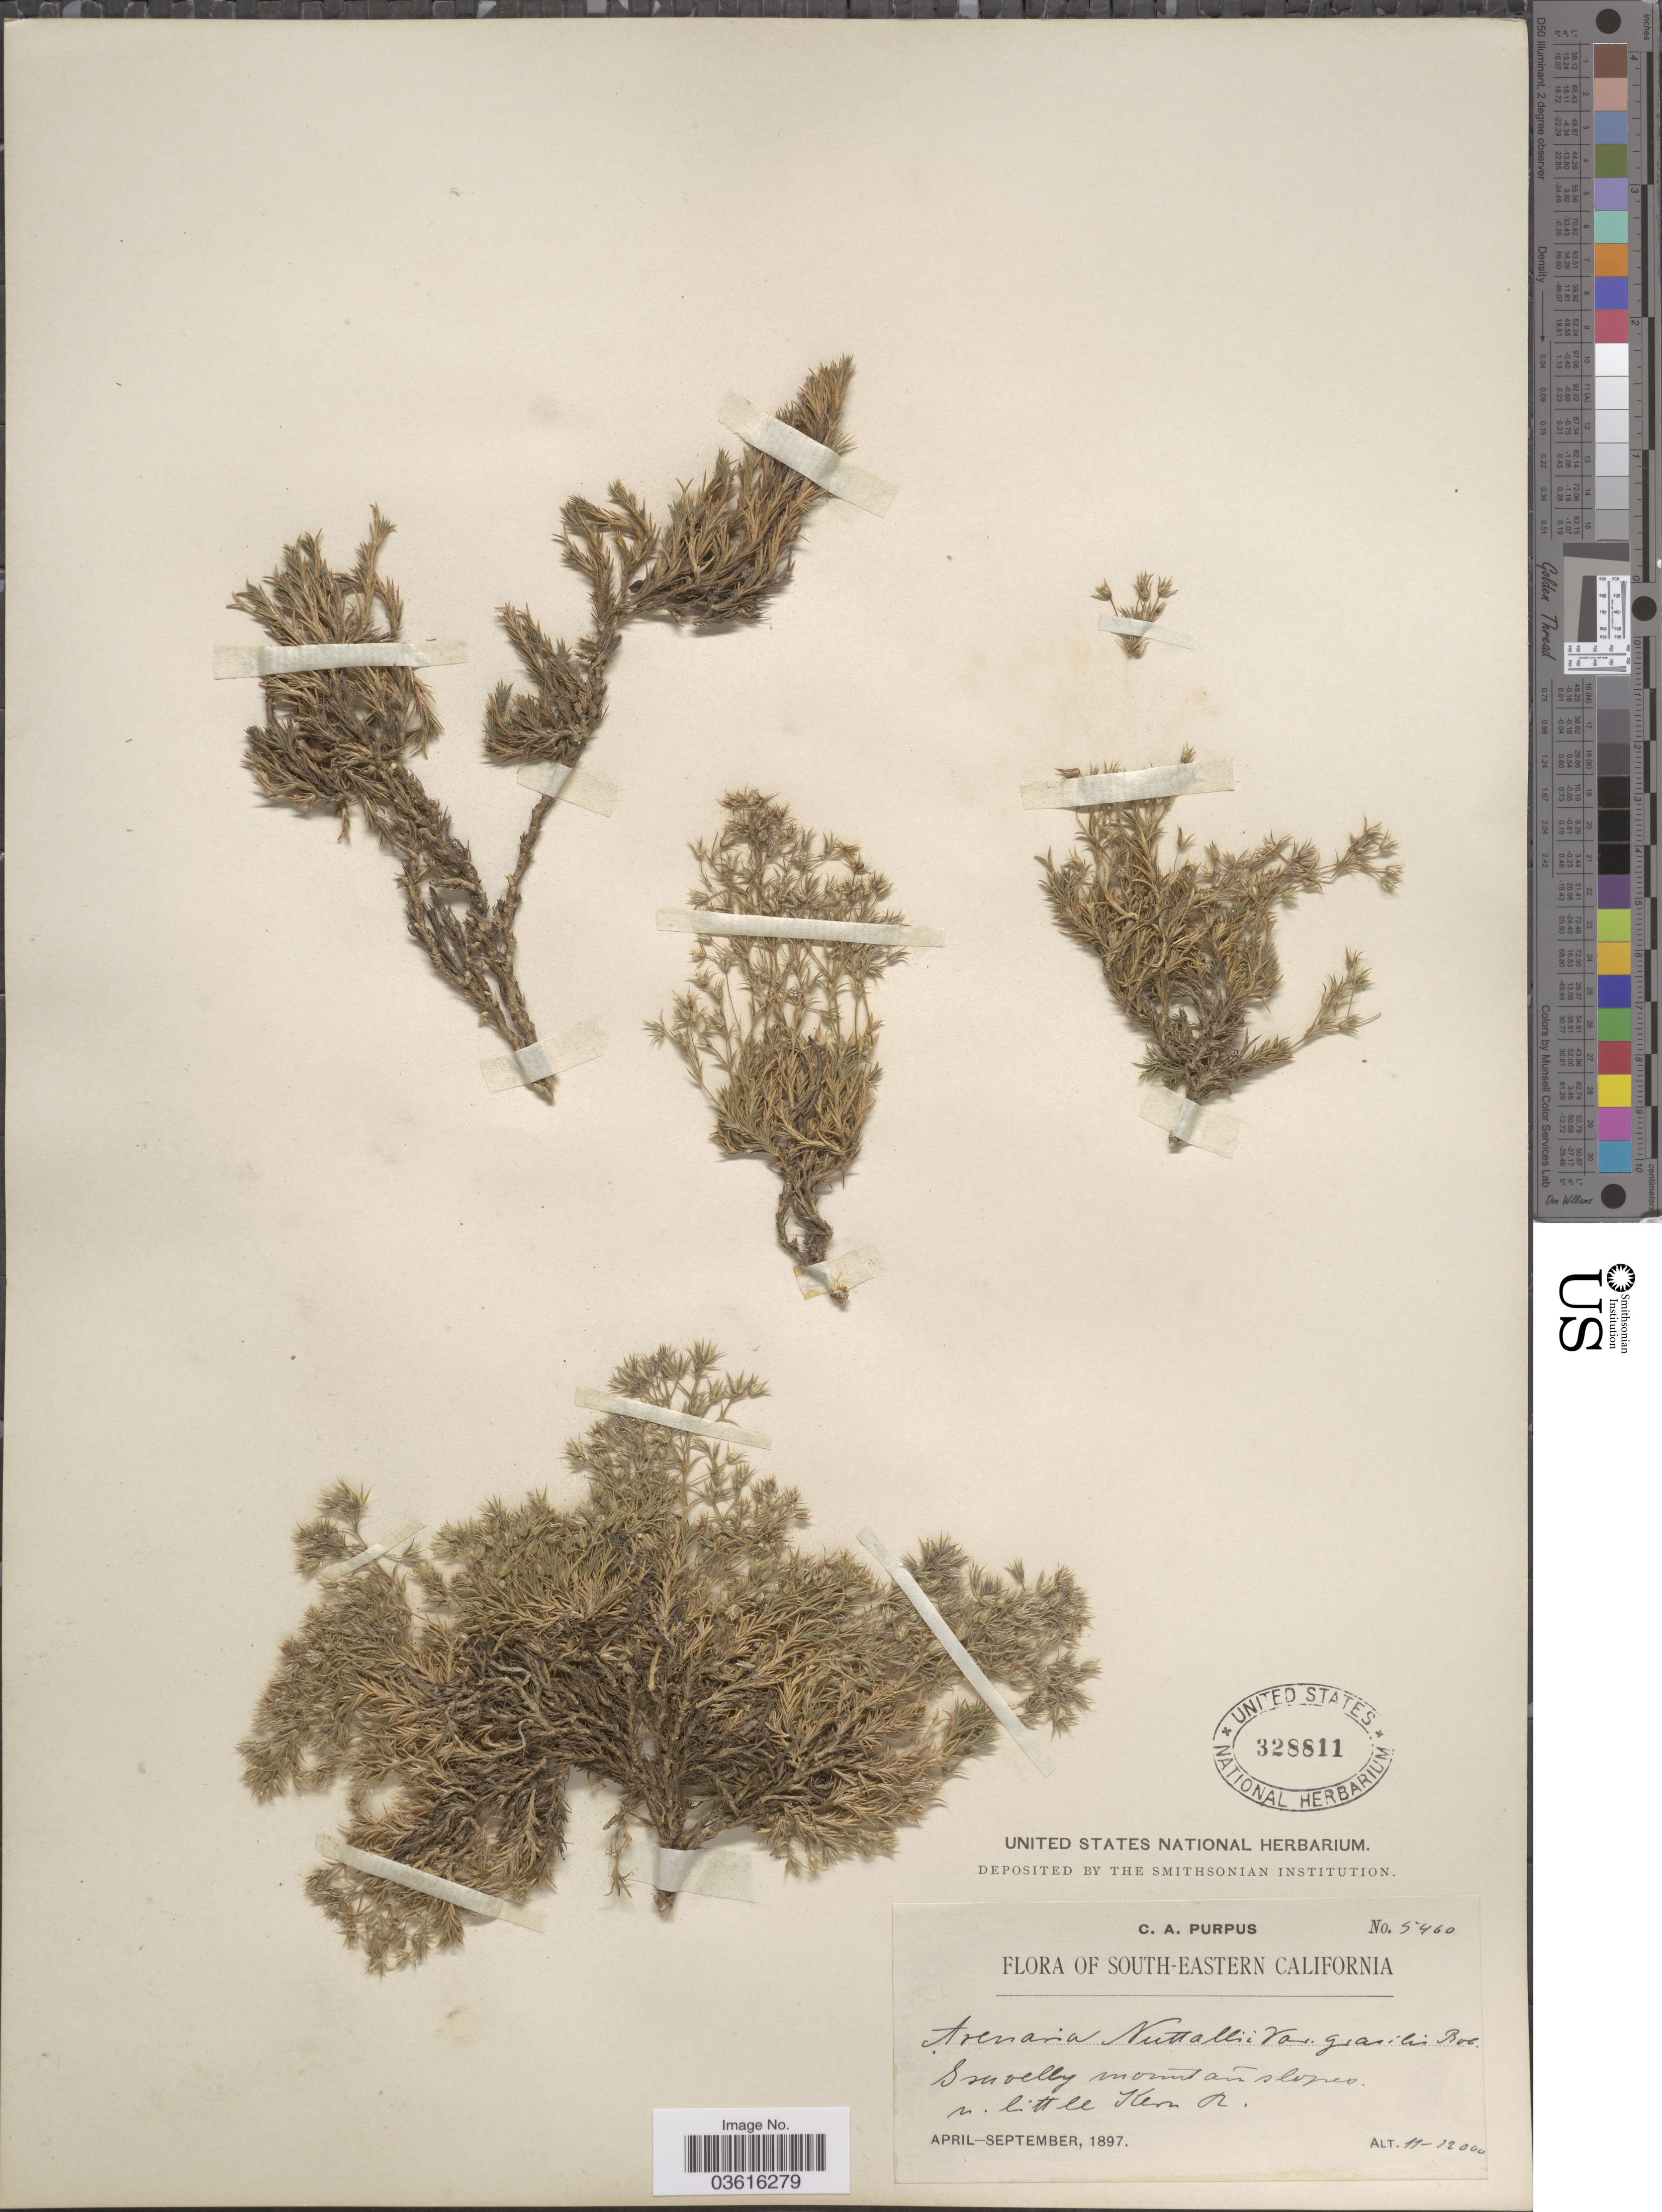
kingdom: Plantae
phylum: Tracheophyta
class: Magnoliopsida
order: Caryophyllales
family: Caryophyllaceae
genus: Minuartia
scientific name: Minuartia nuttallii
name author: (Pax) Briq.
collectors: C. A. Purpus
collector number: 5460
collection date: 1897-04/1897-09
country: United States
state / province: California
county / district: Kern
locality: South-Eastern California. Sun Valley Mountain slopes. n. Little Kern R. (River)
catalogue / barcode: US 328811